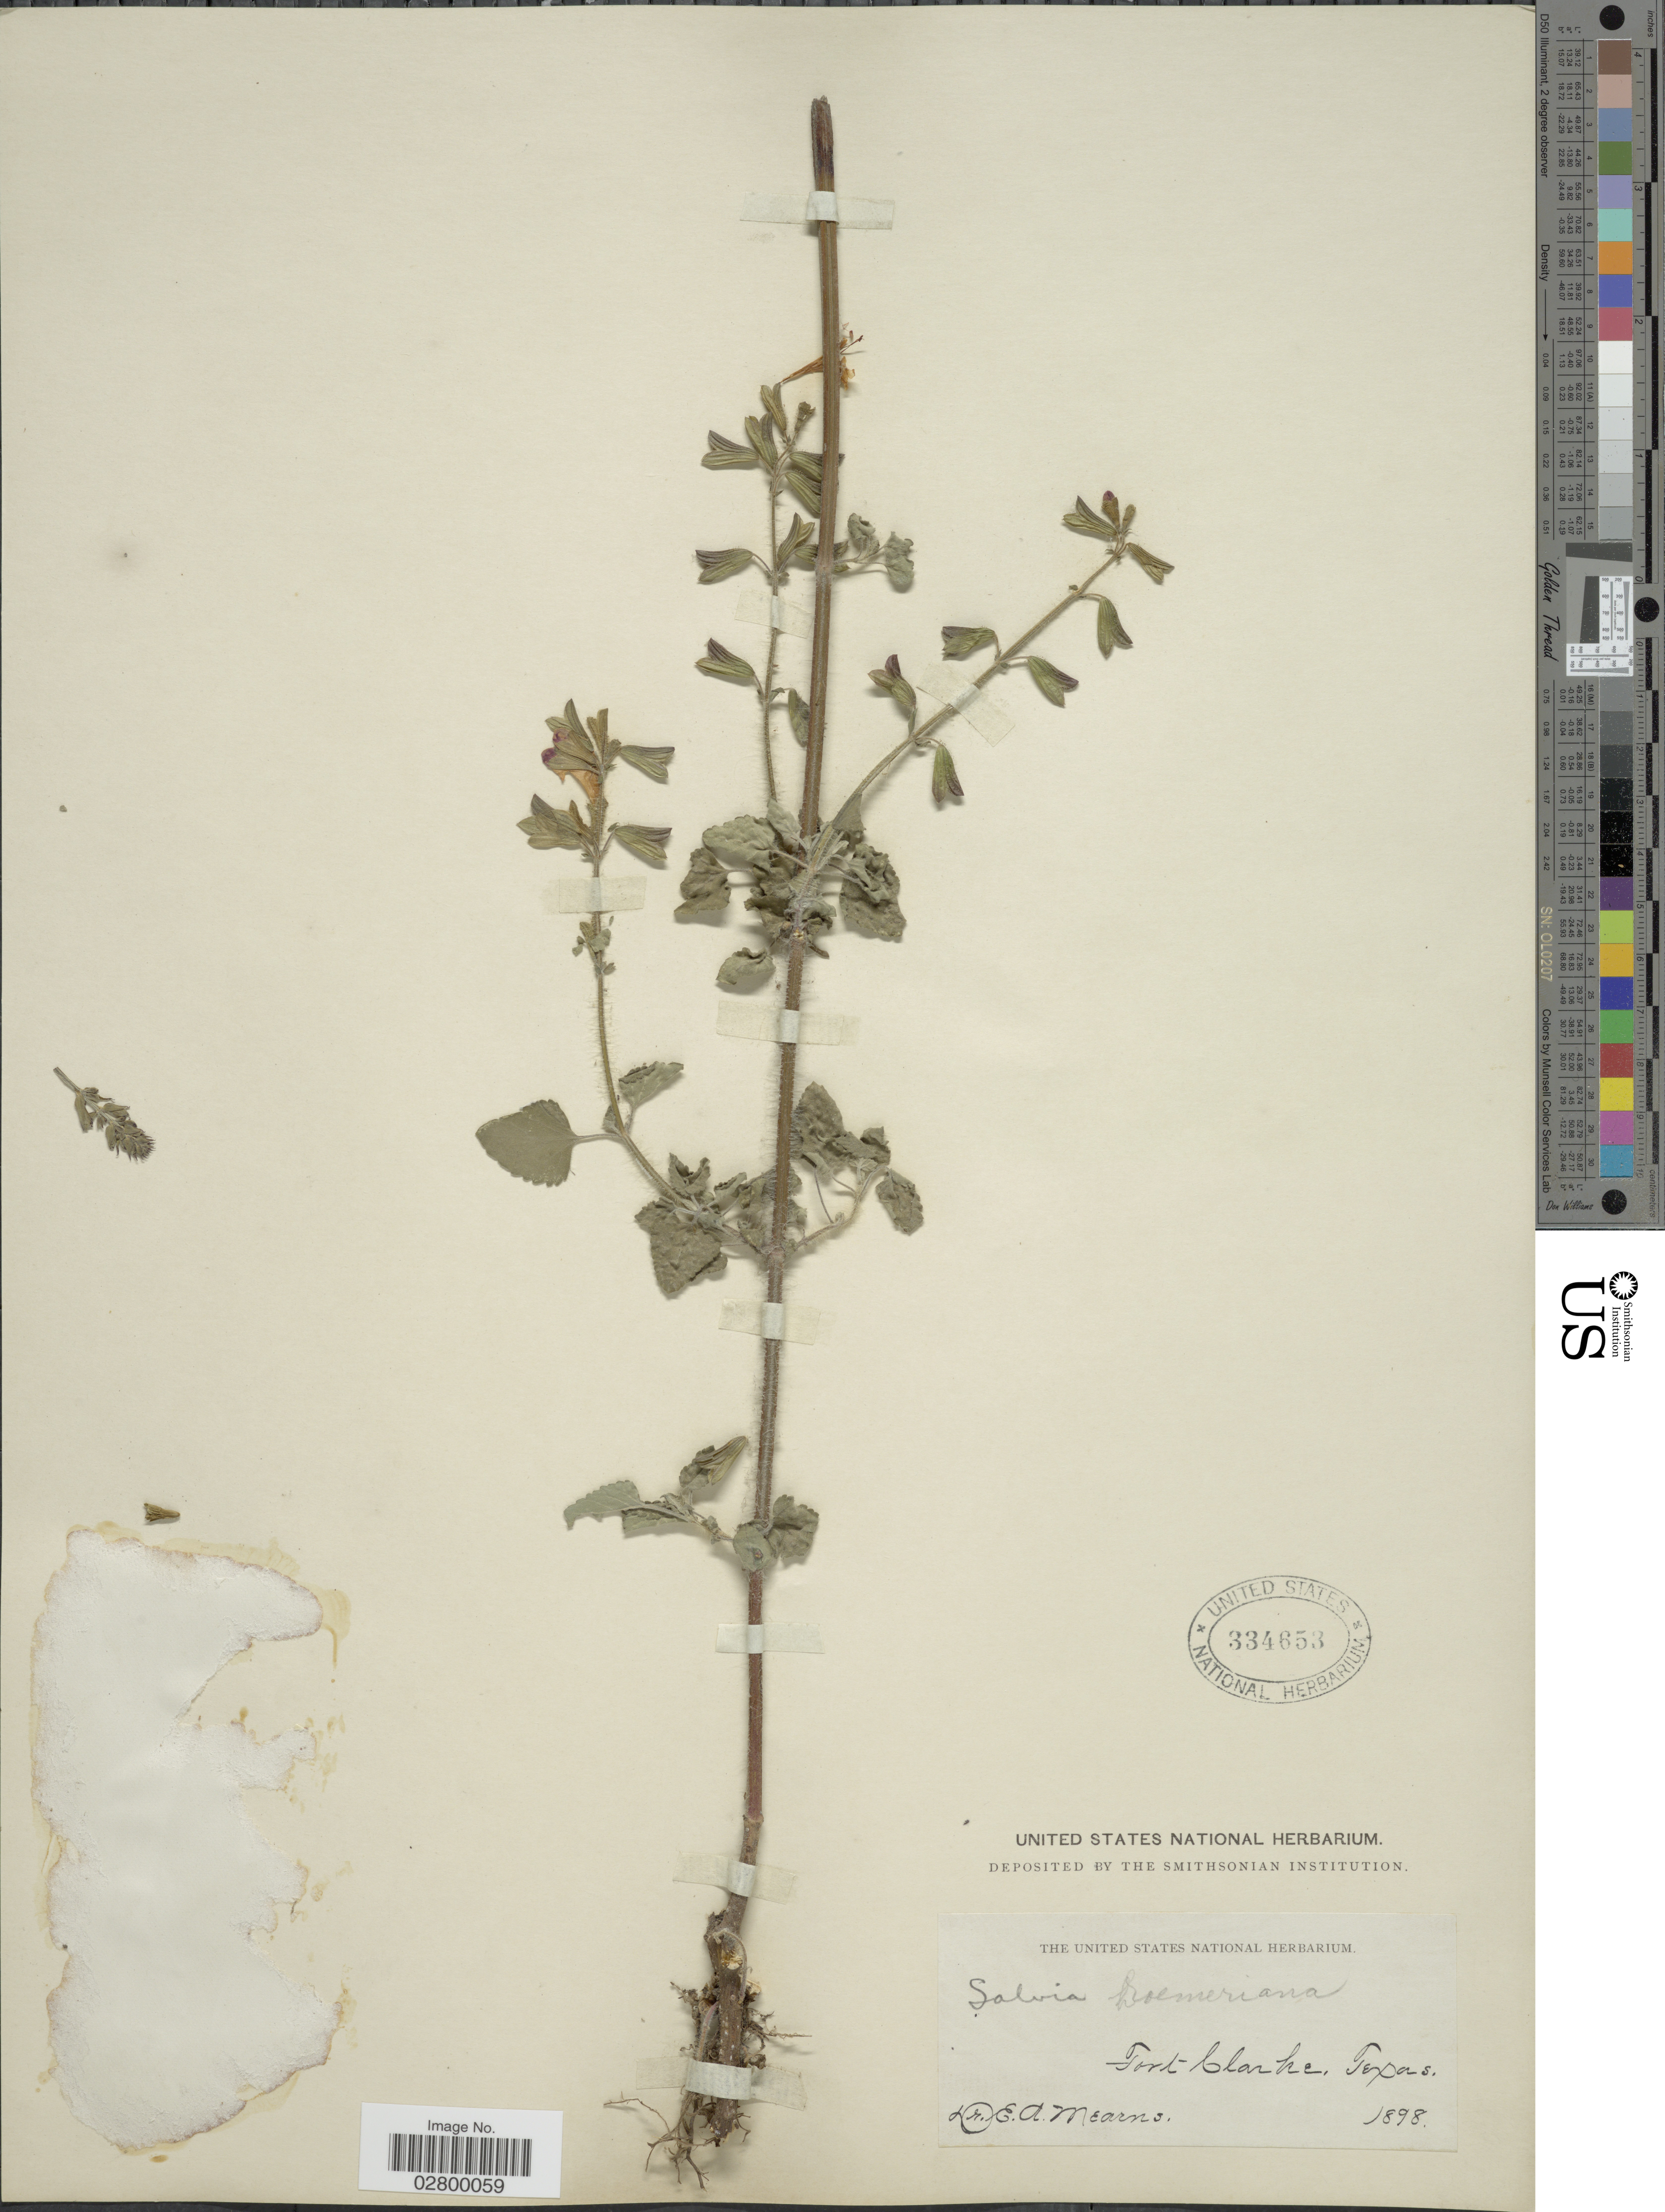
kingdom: Plantae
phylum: Tracheophyta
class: Magnoliopsida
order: Lamiales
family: Lamiaceae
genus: Salvia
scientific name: Salvia roemeriana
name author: Scheele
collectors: E. A. Mearns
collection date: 1898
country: United States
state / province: Texas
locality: Fort Clarke.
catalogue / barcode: US 334653